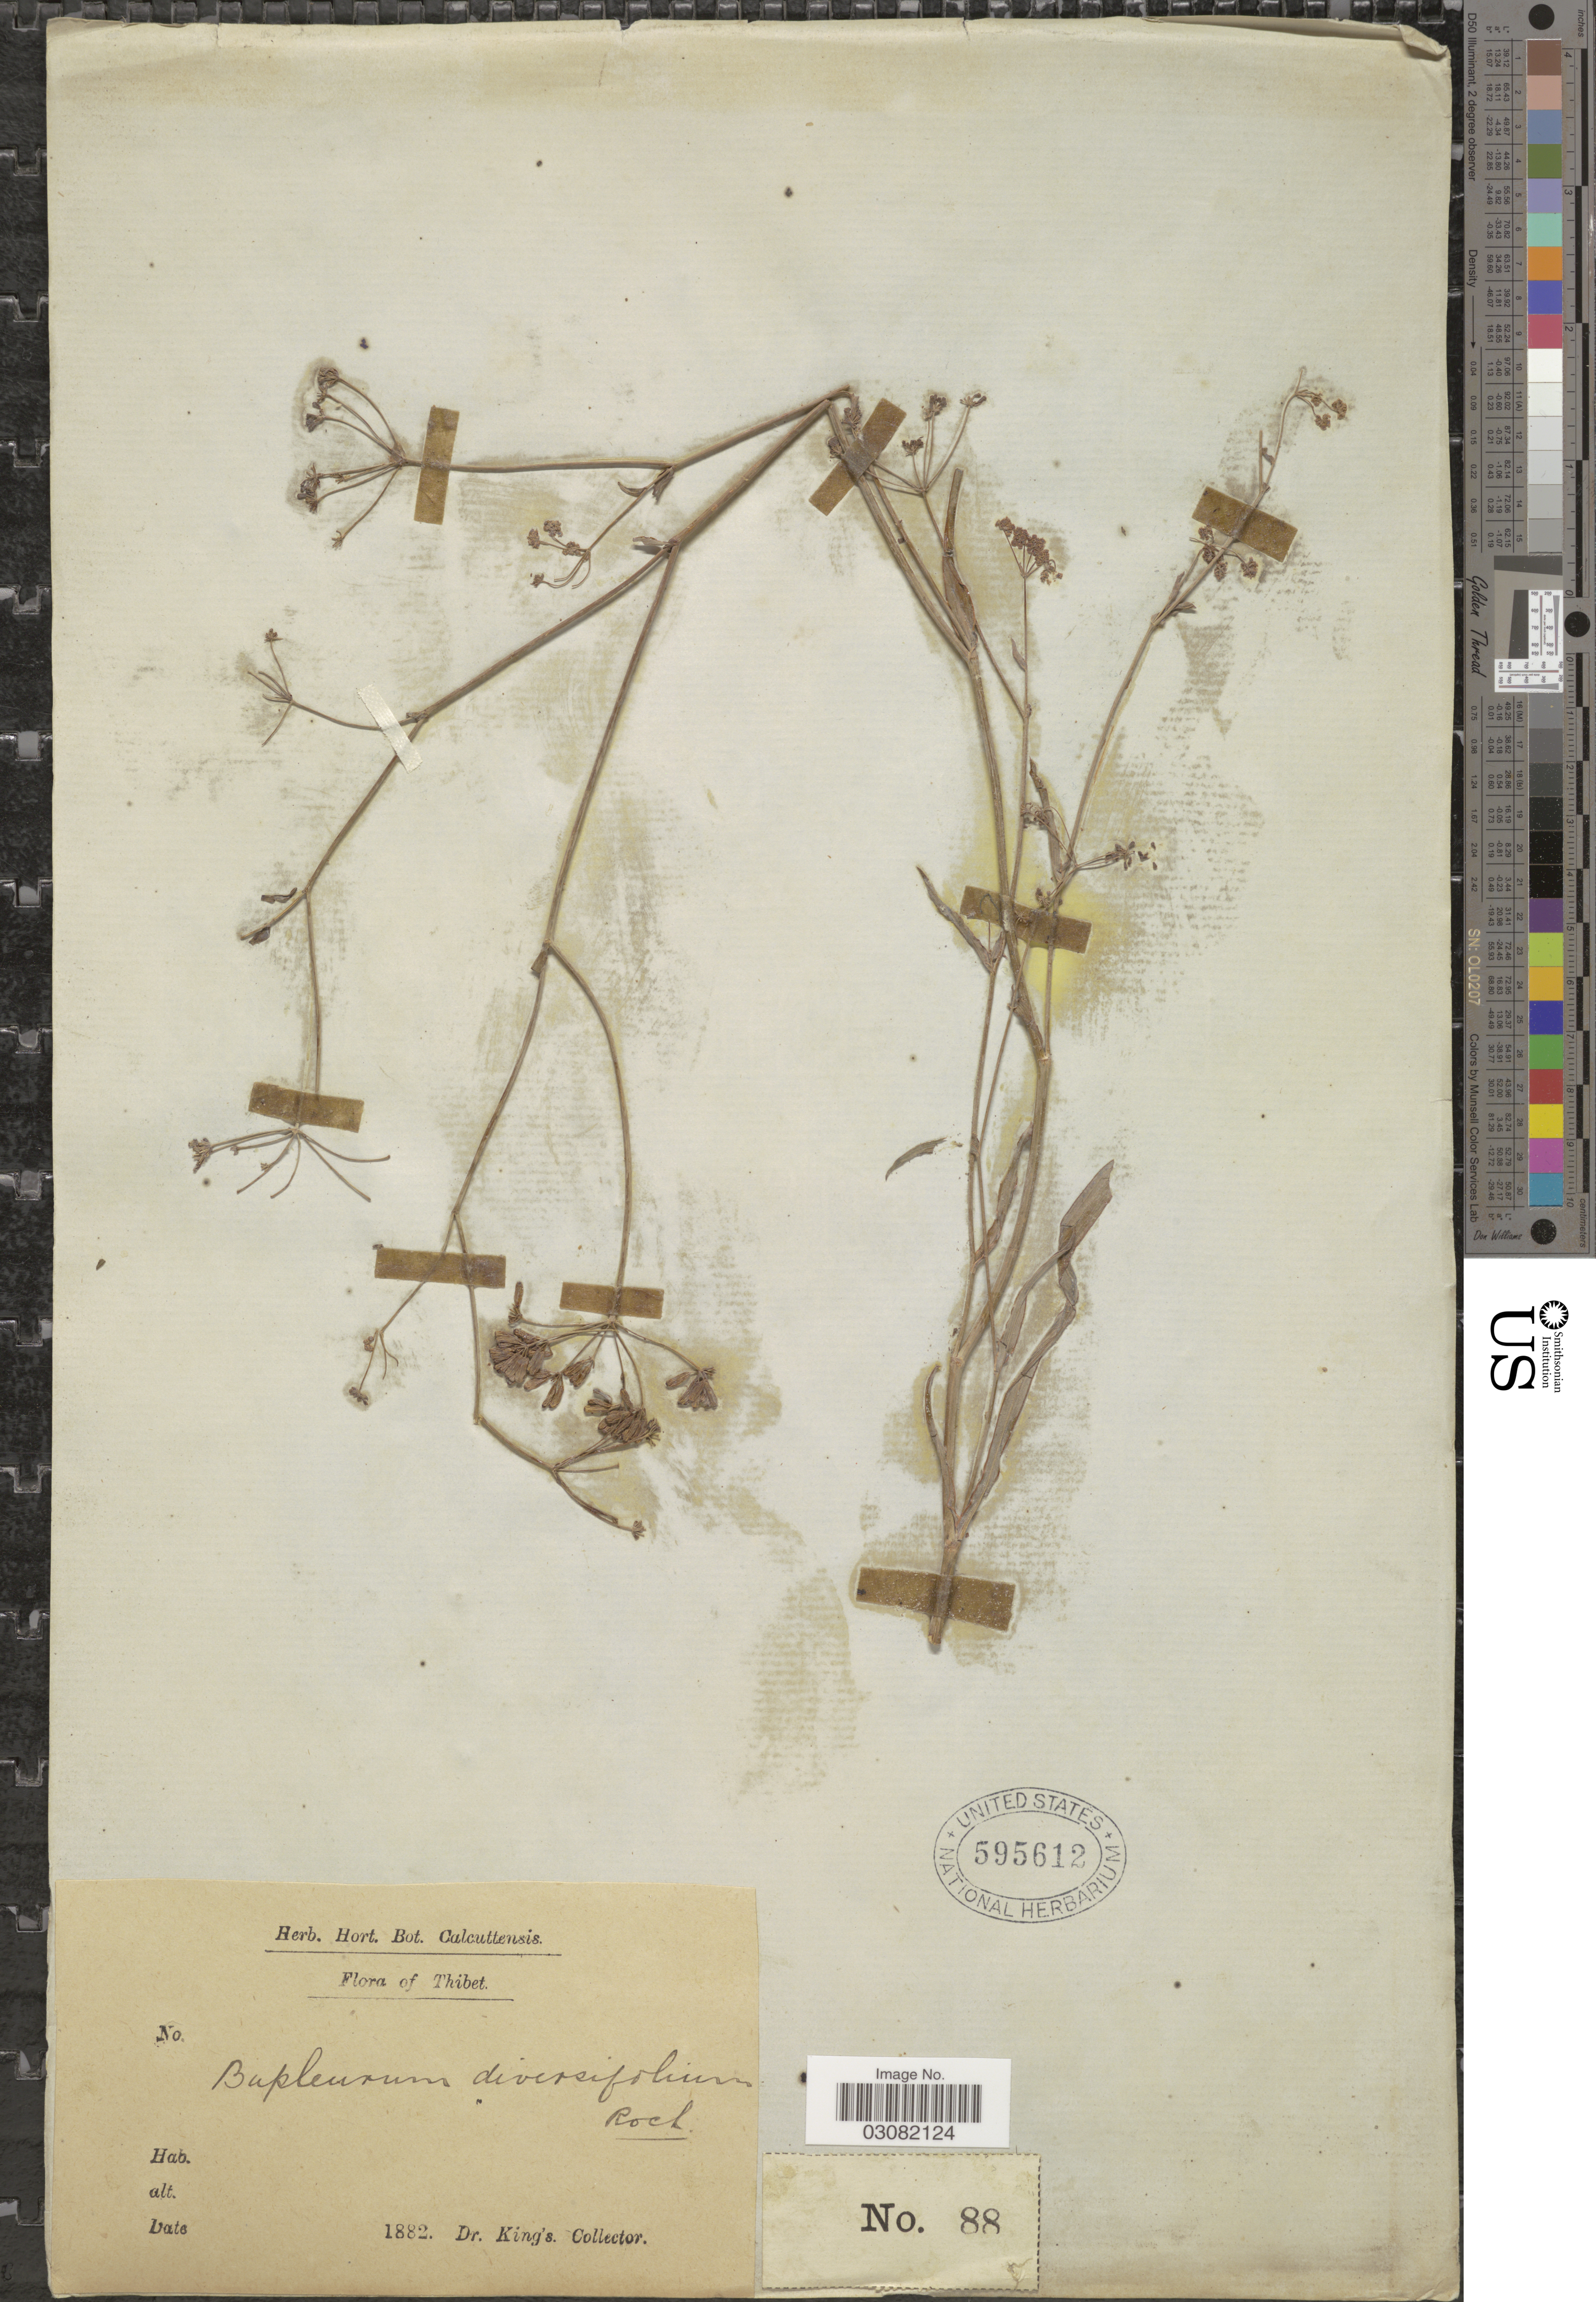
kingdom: Plantae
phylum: Tracheophyta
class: Magnoliopsida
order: Apiales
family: Apiaceae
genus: Bupleurum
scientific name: Bupleurum diversifolium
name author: Rochel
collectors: Dr. King's collector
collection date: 1882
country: China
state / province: Xizang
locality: Thibet.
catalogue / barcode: US 595612